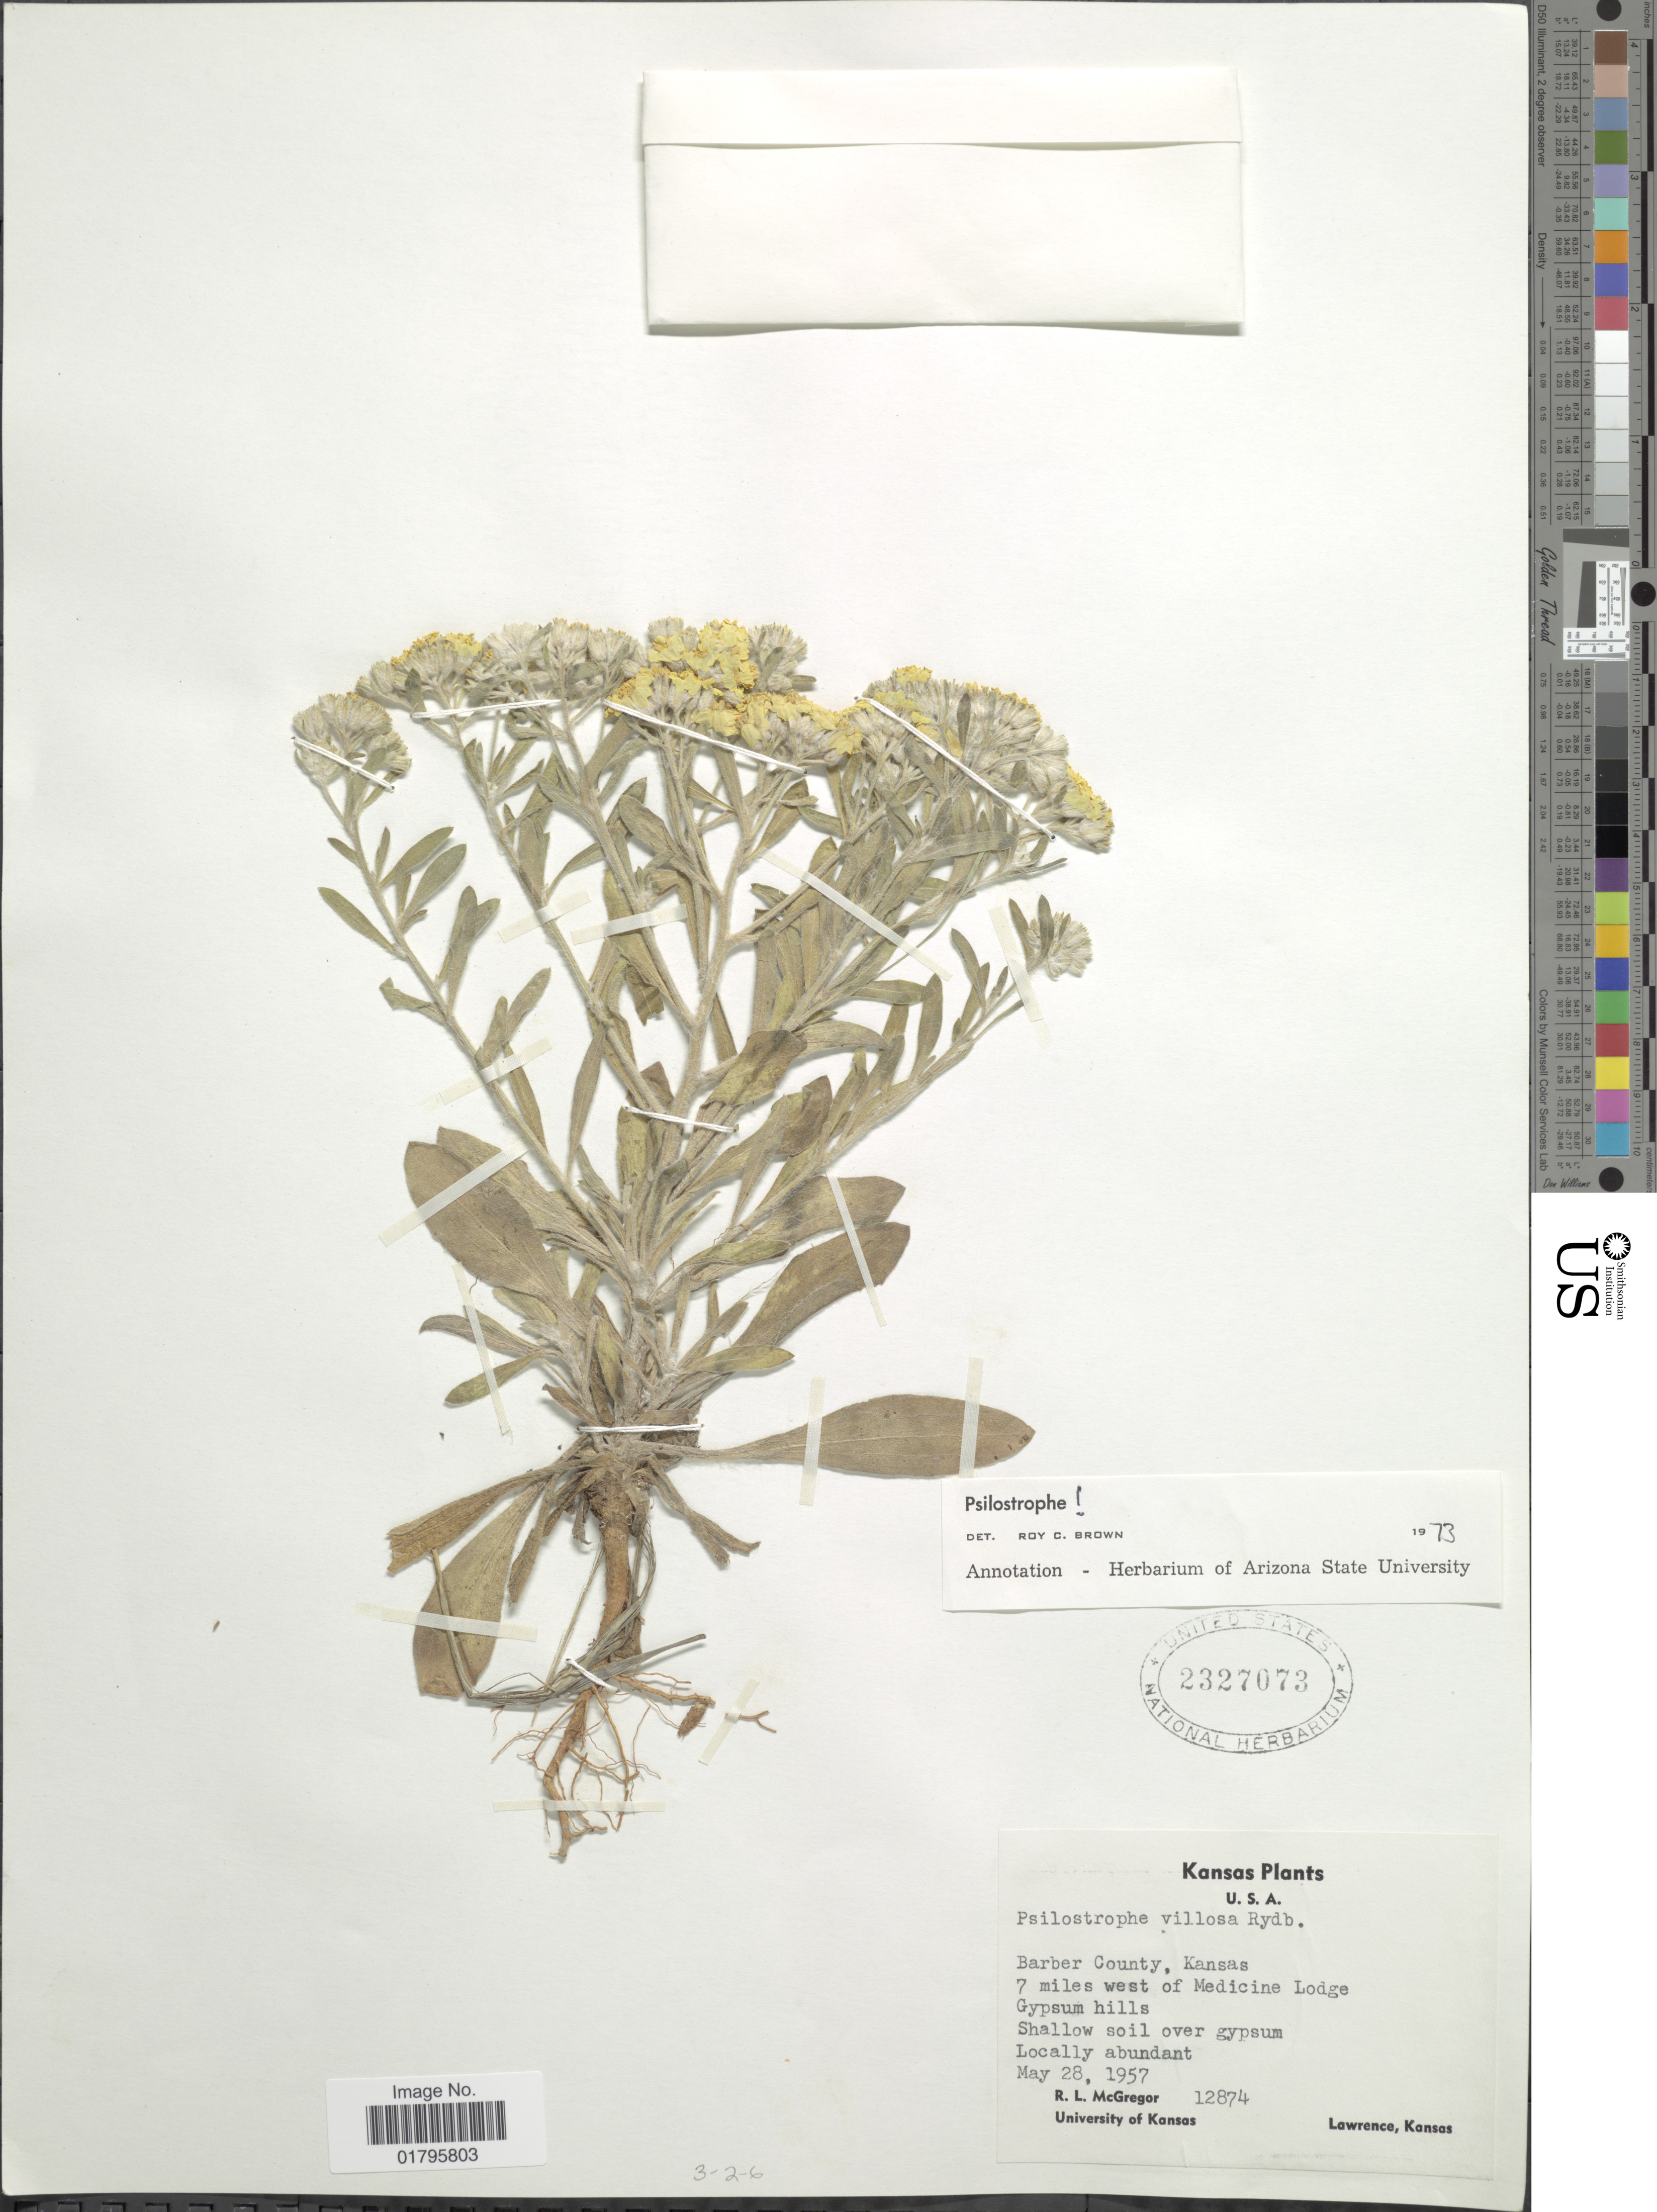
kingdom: Plantae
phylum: Tracheophyta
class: Magnoliopsida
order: Asterales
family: Asteraceae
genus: Psilostrophe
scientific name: Psilostrophe villosa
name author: Rydb. ex Britton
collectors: R. McGregor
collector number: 12874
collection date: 1957-05-28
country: United States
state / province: Kansas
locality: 7 miles west of Medicine Lodge, Gypsum hills. Kansas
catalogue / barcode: US 2327073